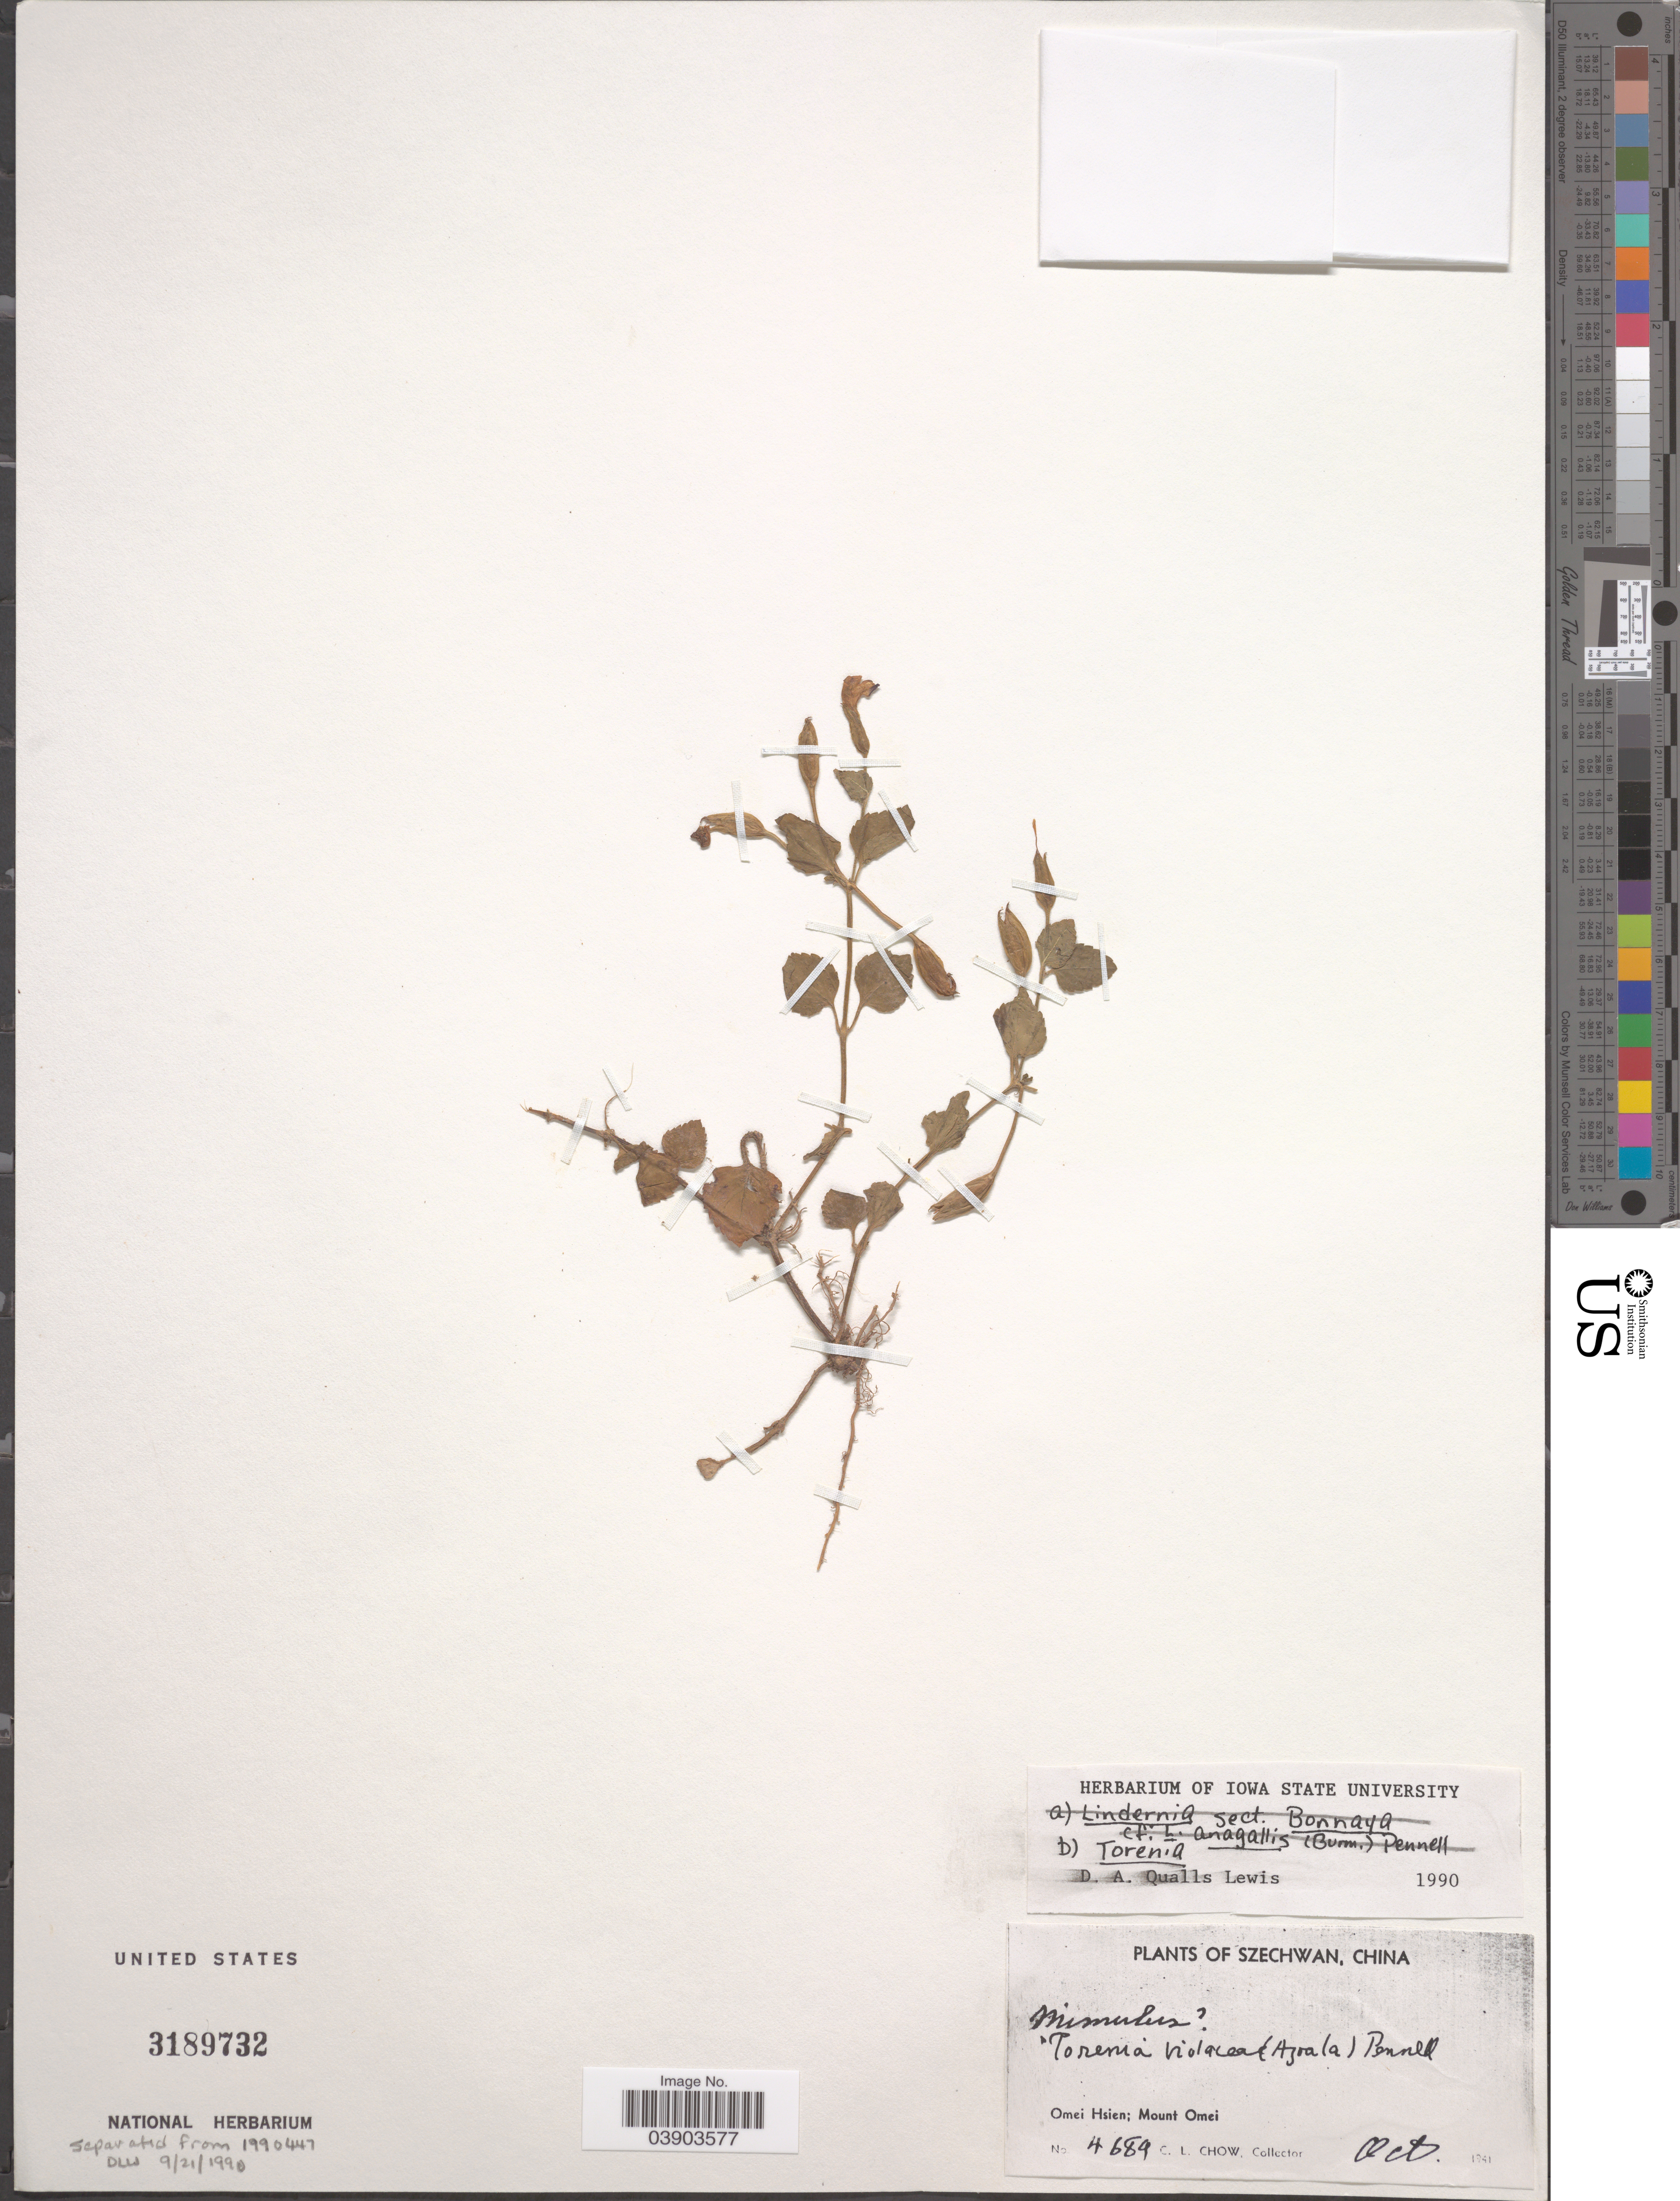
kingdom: Plantae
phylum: Tracheophyta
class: Magnoliopsida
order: Lamiales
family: Linderniaceae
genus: Torenia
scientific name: Torenia violacea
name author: (Azaola ex Blanco) Pennell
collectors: C. Chow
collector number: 4689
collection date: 1941-10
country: China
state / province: Sichuan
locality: Szechwan. Omei Hsien; Mount Omei.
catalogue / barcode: US 3189732